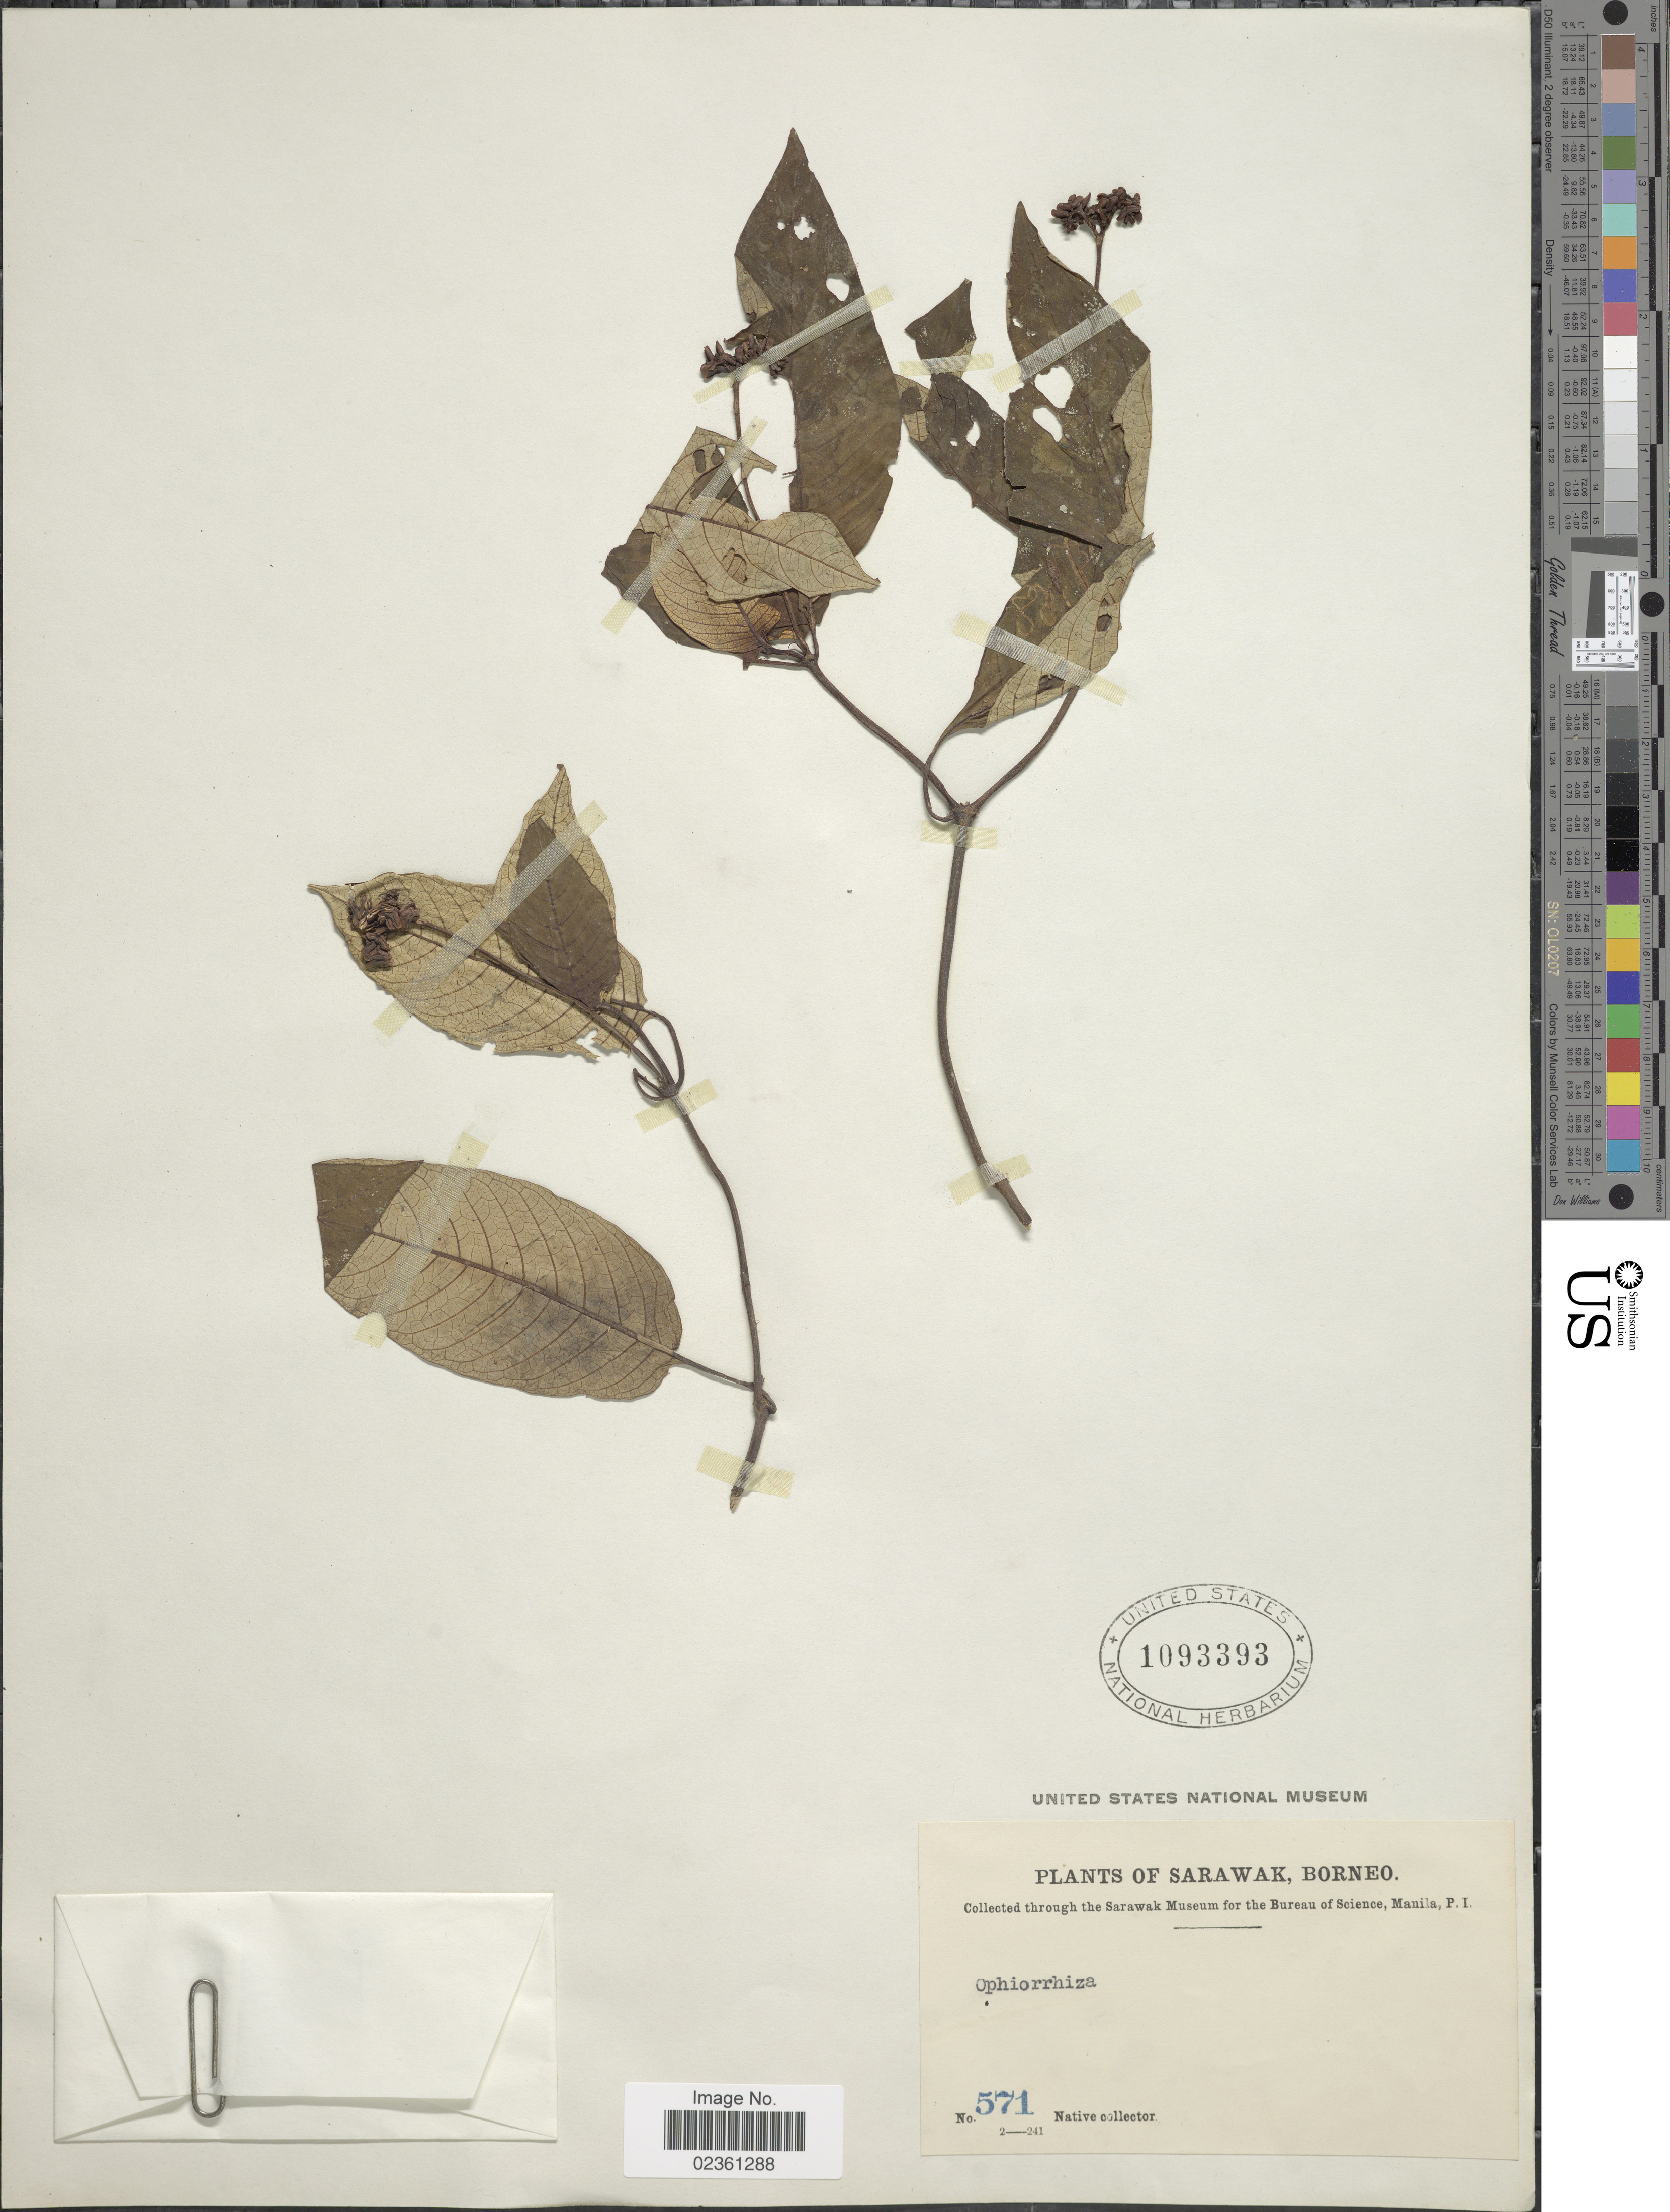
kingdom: Plantae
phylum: Tracheophyta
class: Magnoliopsida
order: Gentianales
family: Rubiaceae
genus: Ophiorrhiza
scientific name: Ophiorrhiza sp.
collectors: Native collector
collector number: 571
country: Malaysia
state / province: Sarawak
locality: Borneo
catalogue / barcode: US 1093393